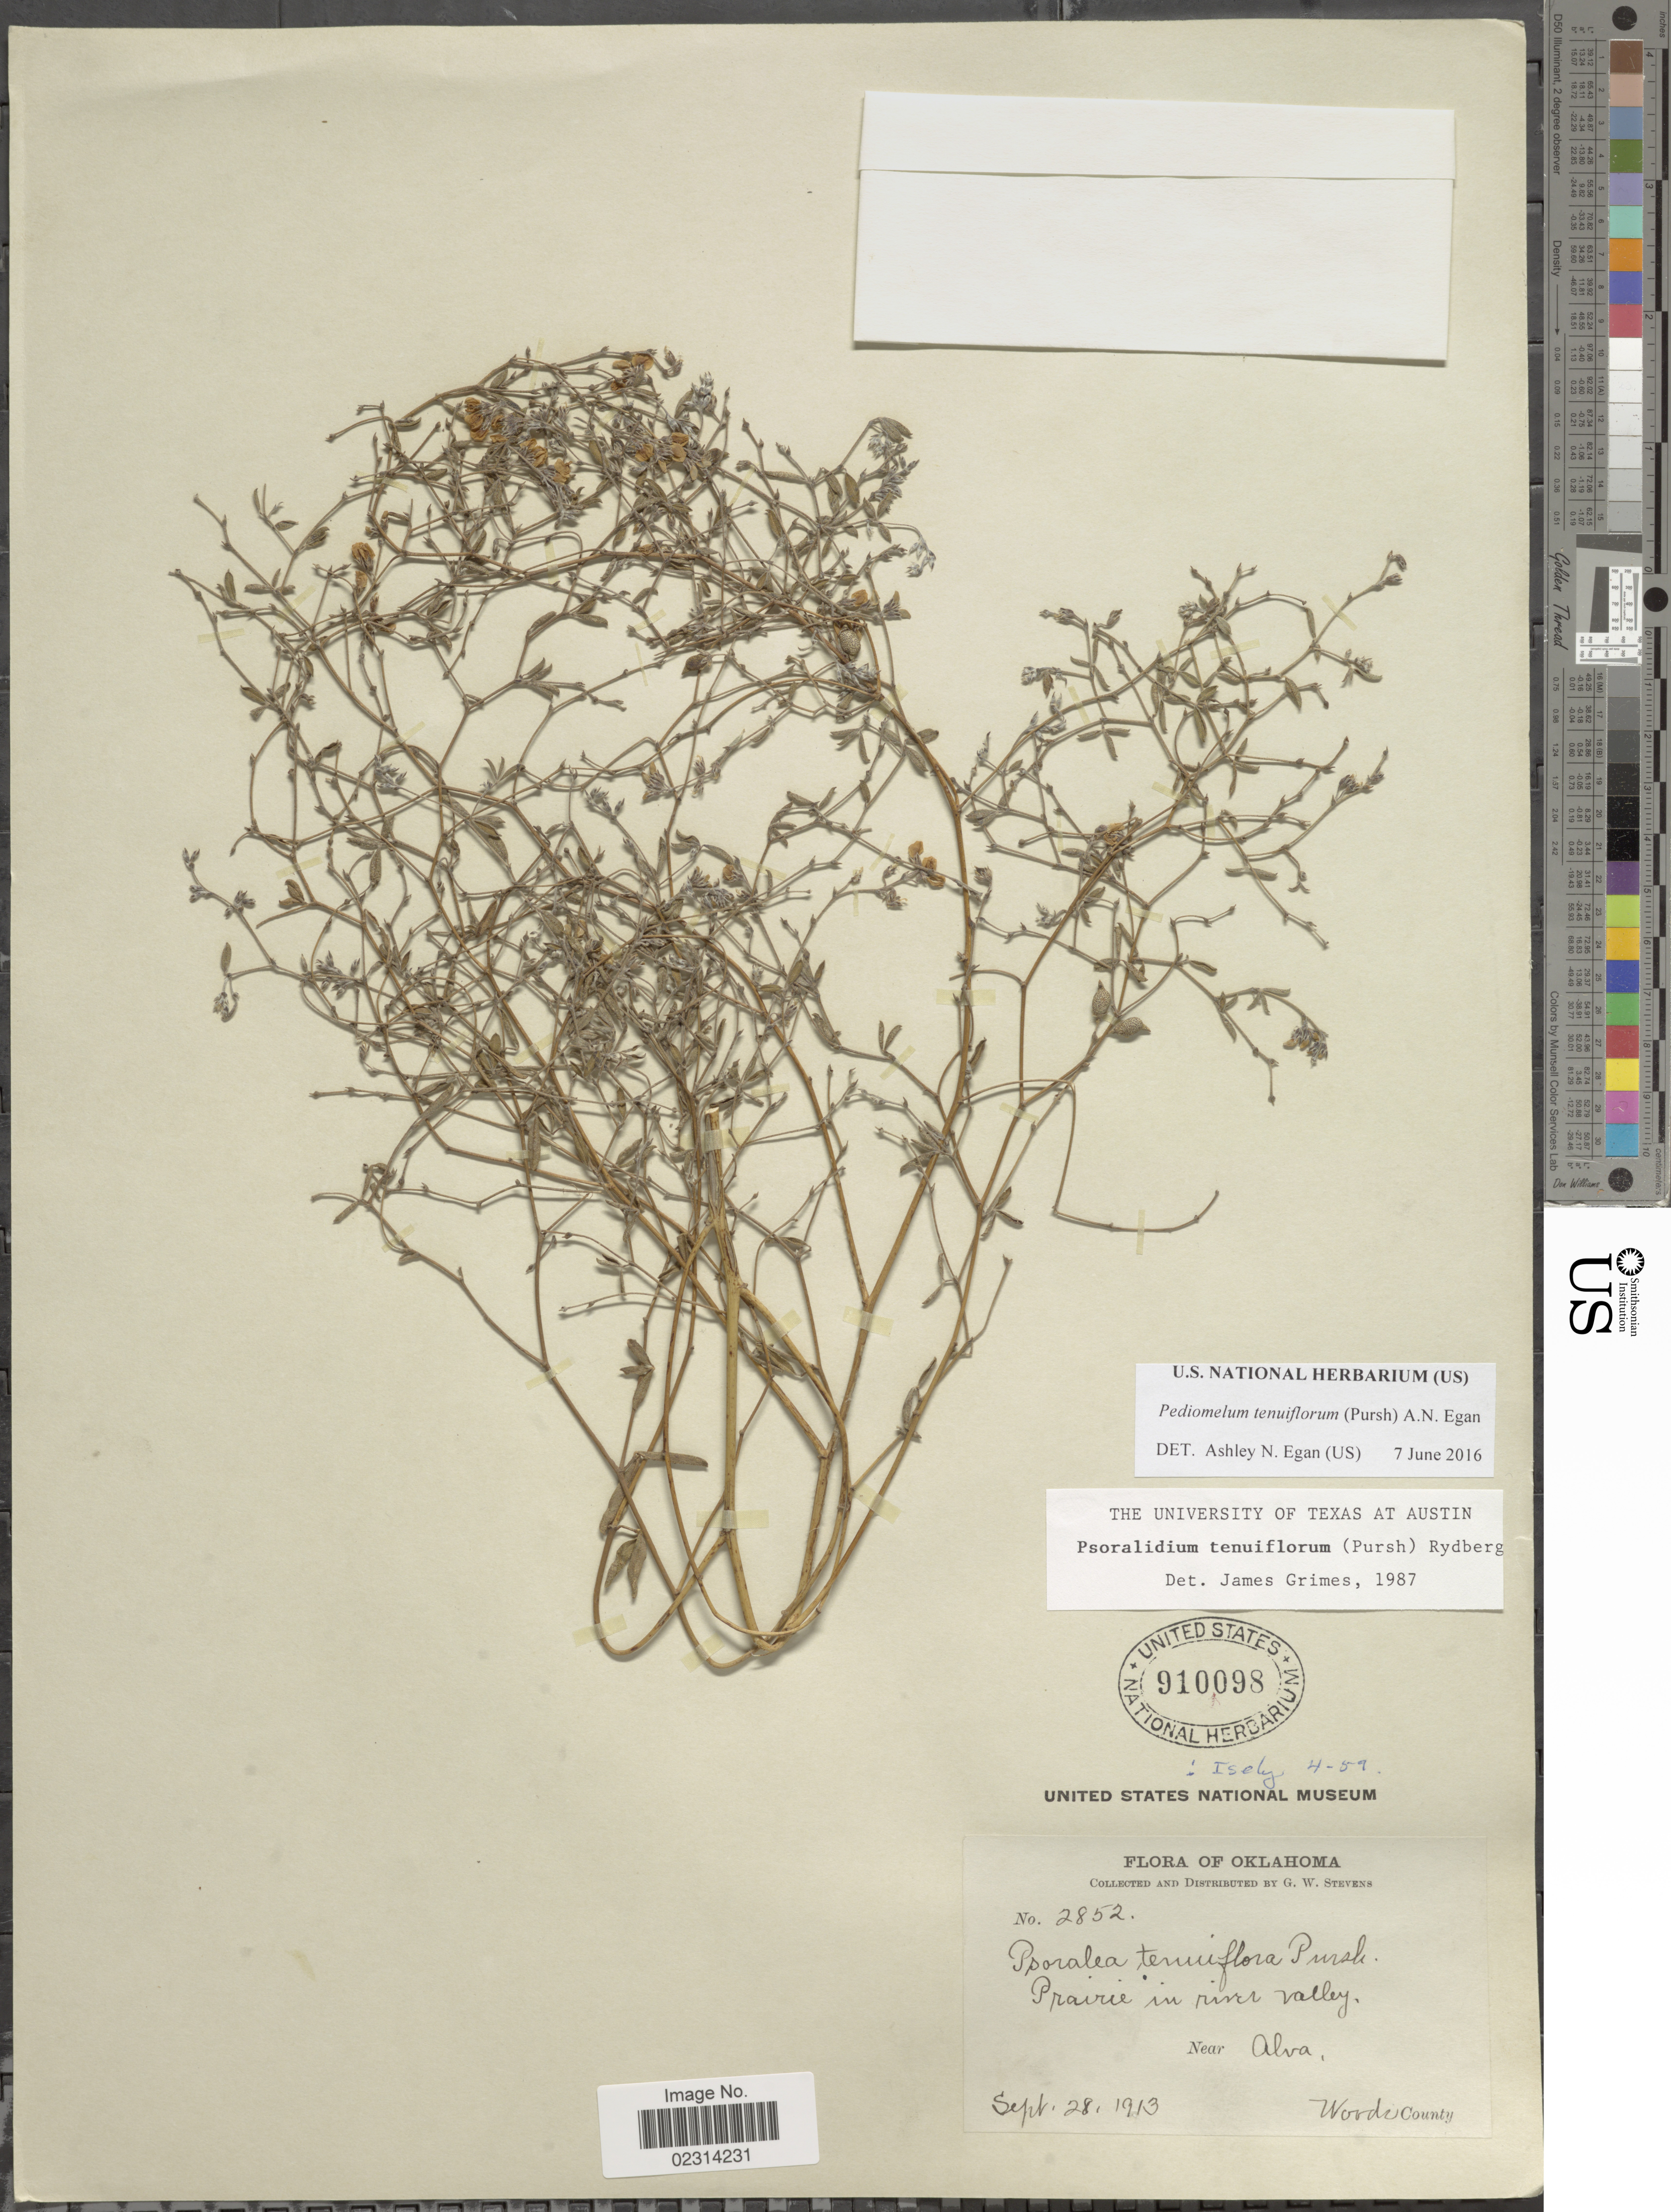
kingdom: Plantae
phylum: Tracheophyta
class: Magnoliopsida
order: Fabales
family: Fabaceae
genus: Psoralidium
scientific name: Psoralidium tenuiflorum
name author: (Pursh) Rydb.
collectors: G. W. Stevens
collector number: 2852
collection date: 1913-09-28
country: United States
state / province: Oklahoma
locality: Near Alva, Woods County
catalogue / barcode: US 910098